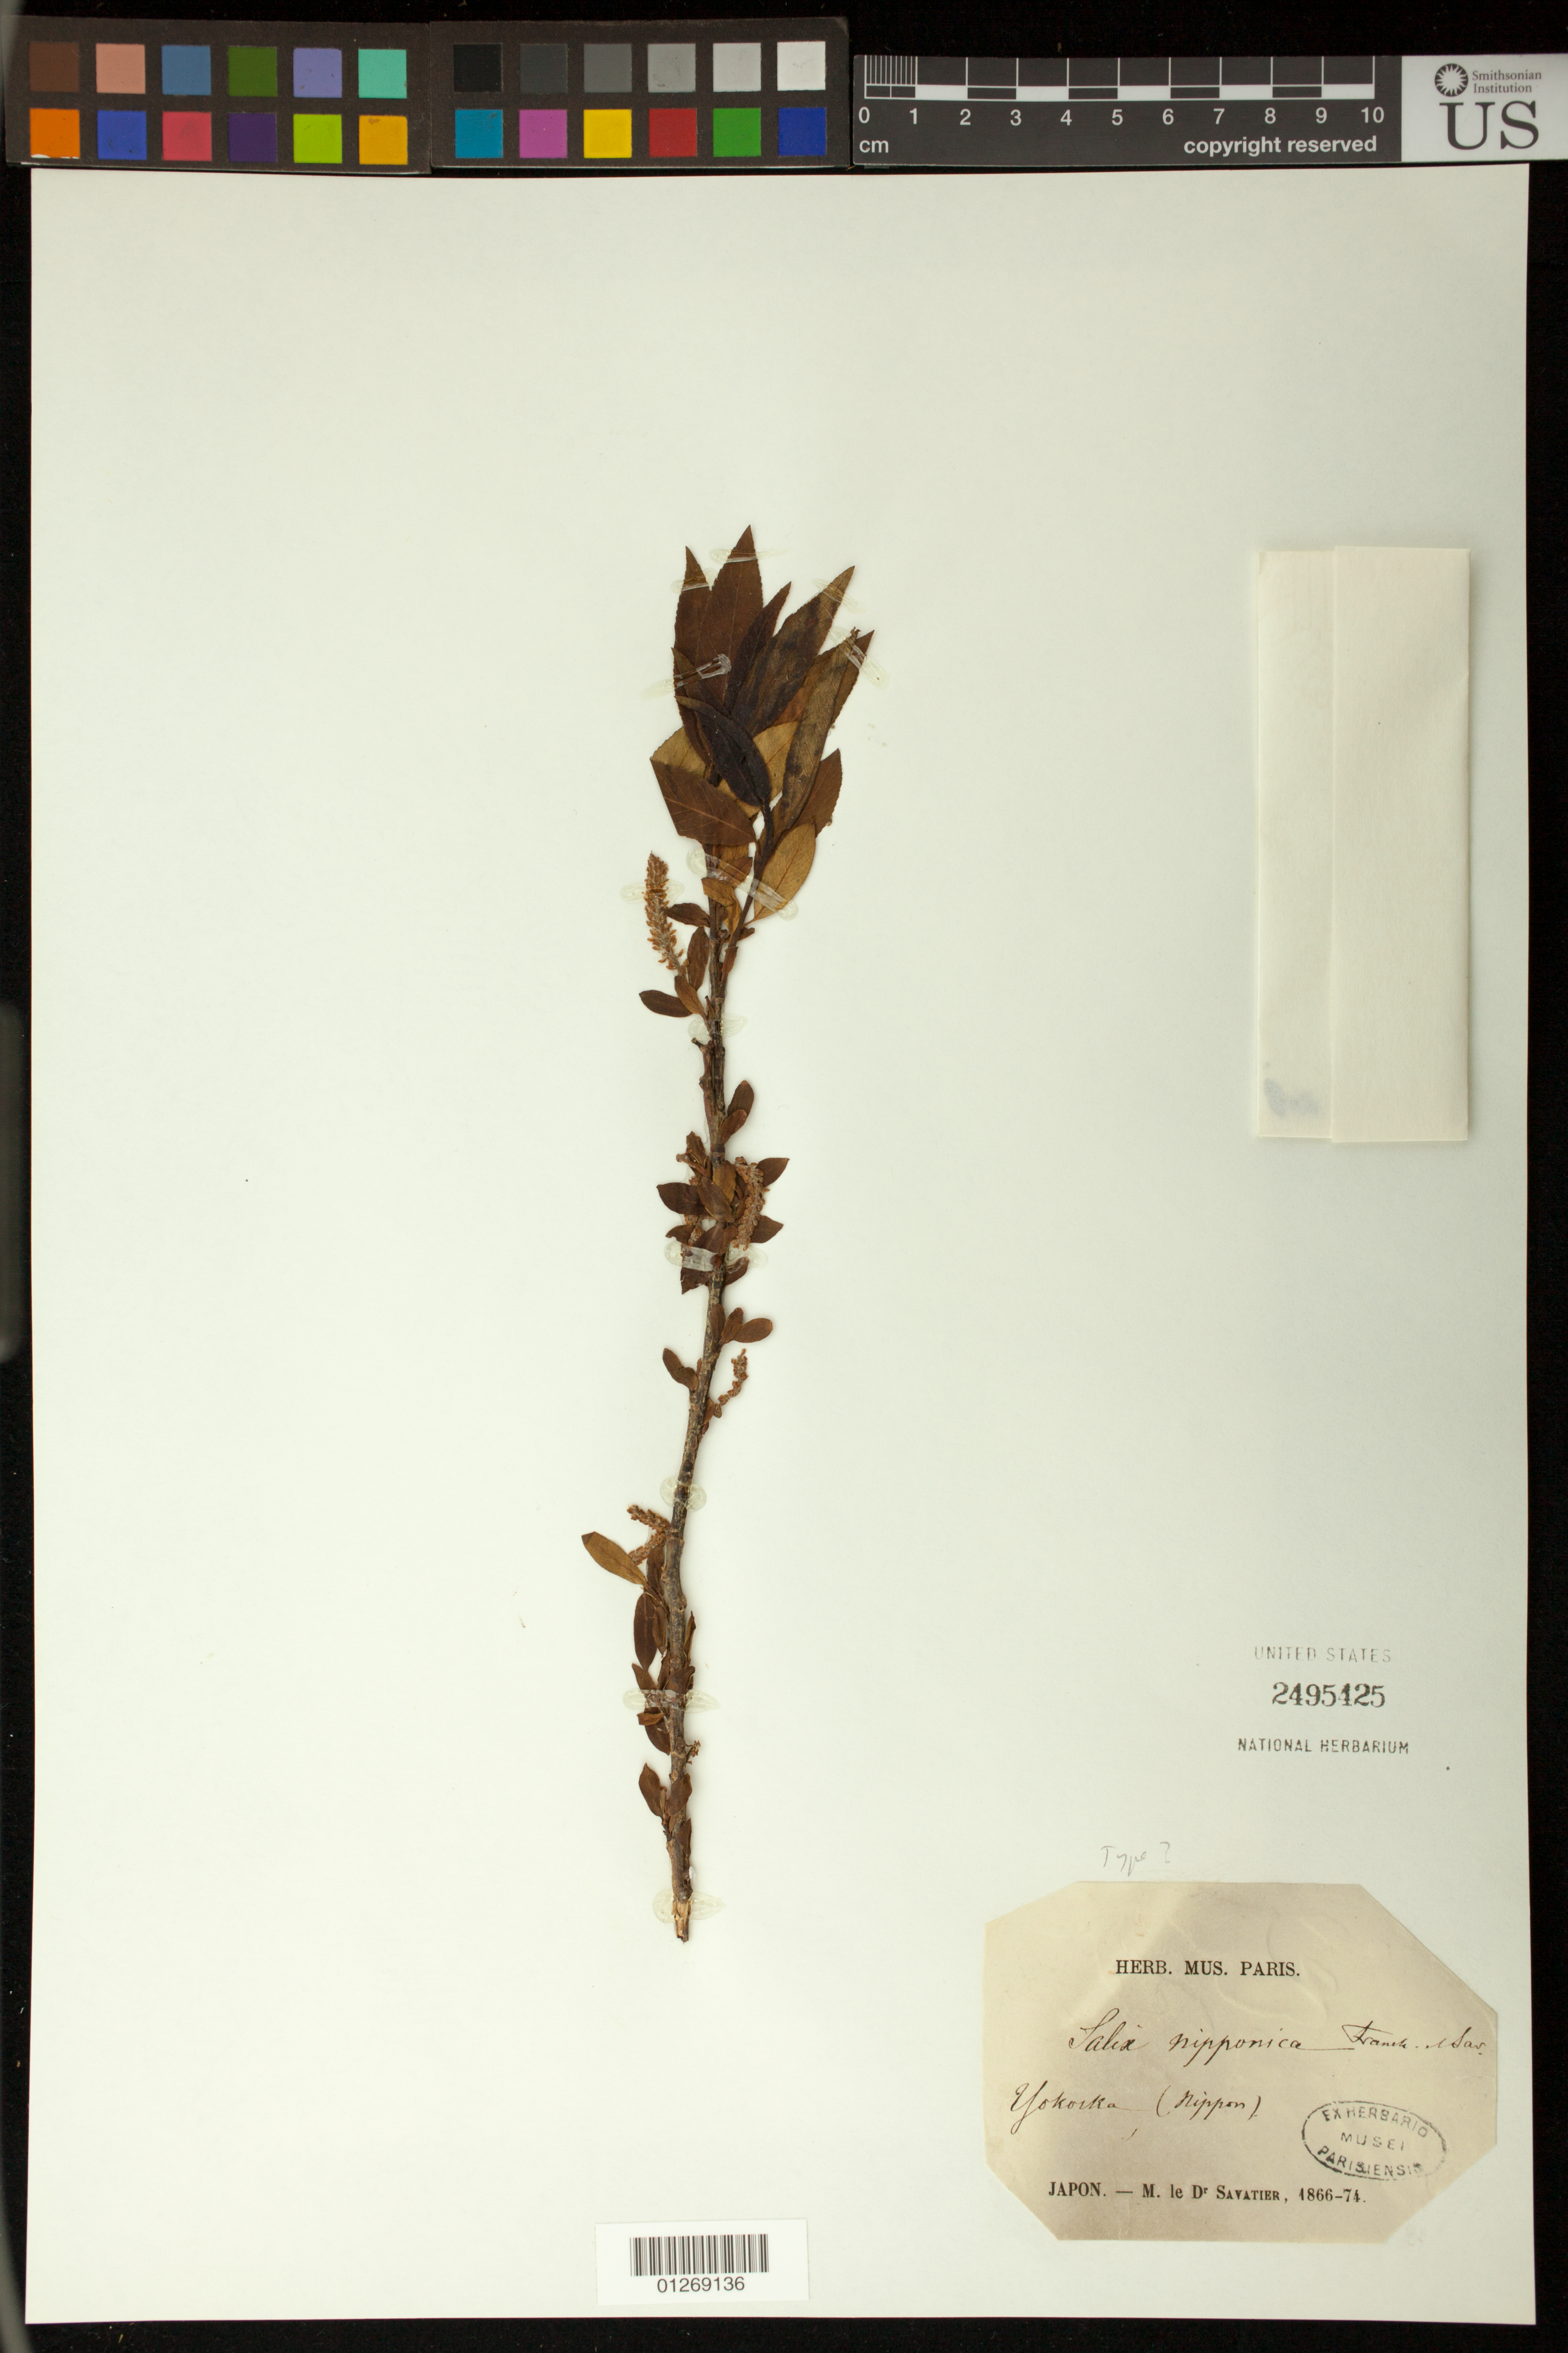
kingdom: Plantae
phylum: Tracheophyta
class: Magnoliopsida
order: Malpighiales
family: Salicaceae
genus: Salix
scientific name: Salix nipponica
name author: Franch. & Sav.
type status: Possible Type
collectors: P. Savatier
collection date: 1866/1874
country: Japan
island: Honshu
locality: Yokoska [Yokosuka] (Nippon)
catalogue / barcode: US 2495425